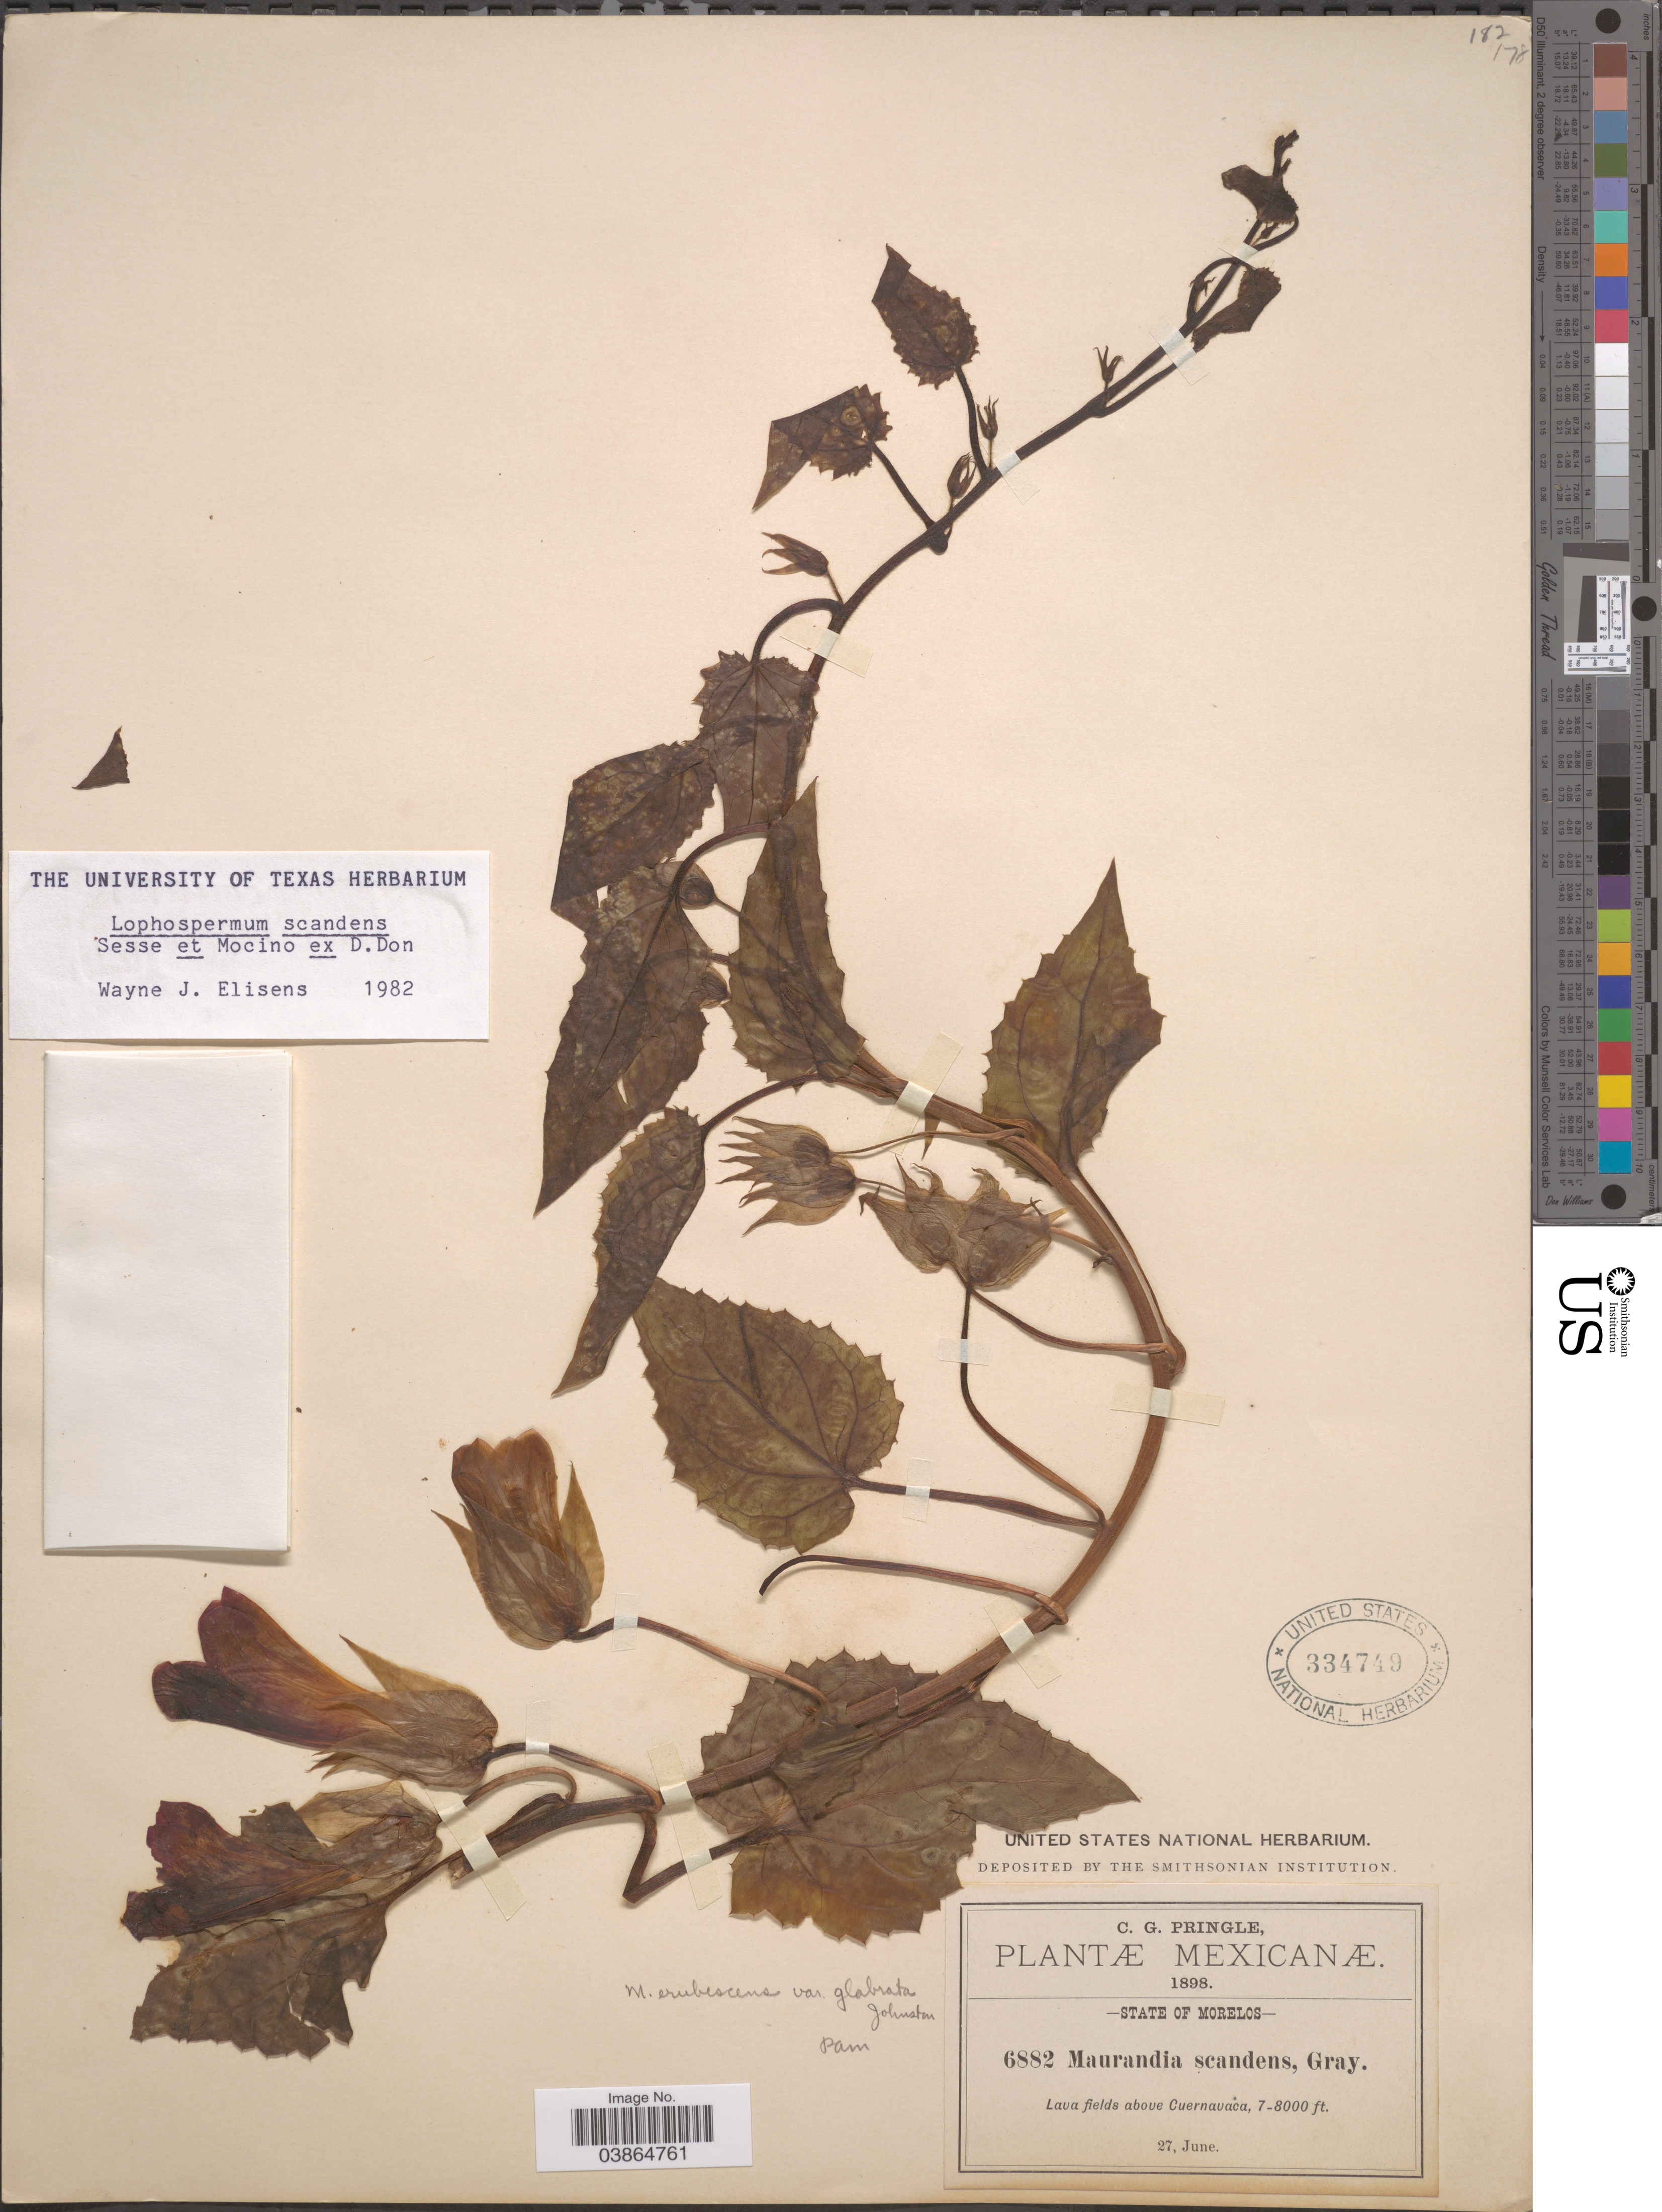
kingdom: Plantae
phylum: Tracheophyta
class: Magnoliopsida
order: Lamiales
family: Plantaginaceae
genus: Maurandya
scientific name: Maurandya scandens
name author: (Cav.) Pers.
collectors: C. G. Pringle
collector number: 6882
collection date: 1898-06-27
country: Mexico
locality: Lava fields above Cuernavaca.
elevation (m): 2134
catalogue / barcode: US 334749